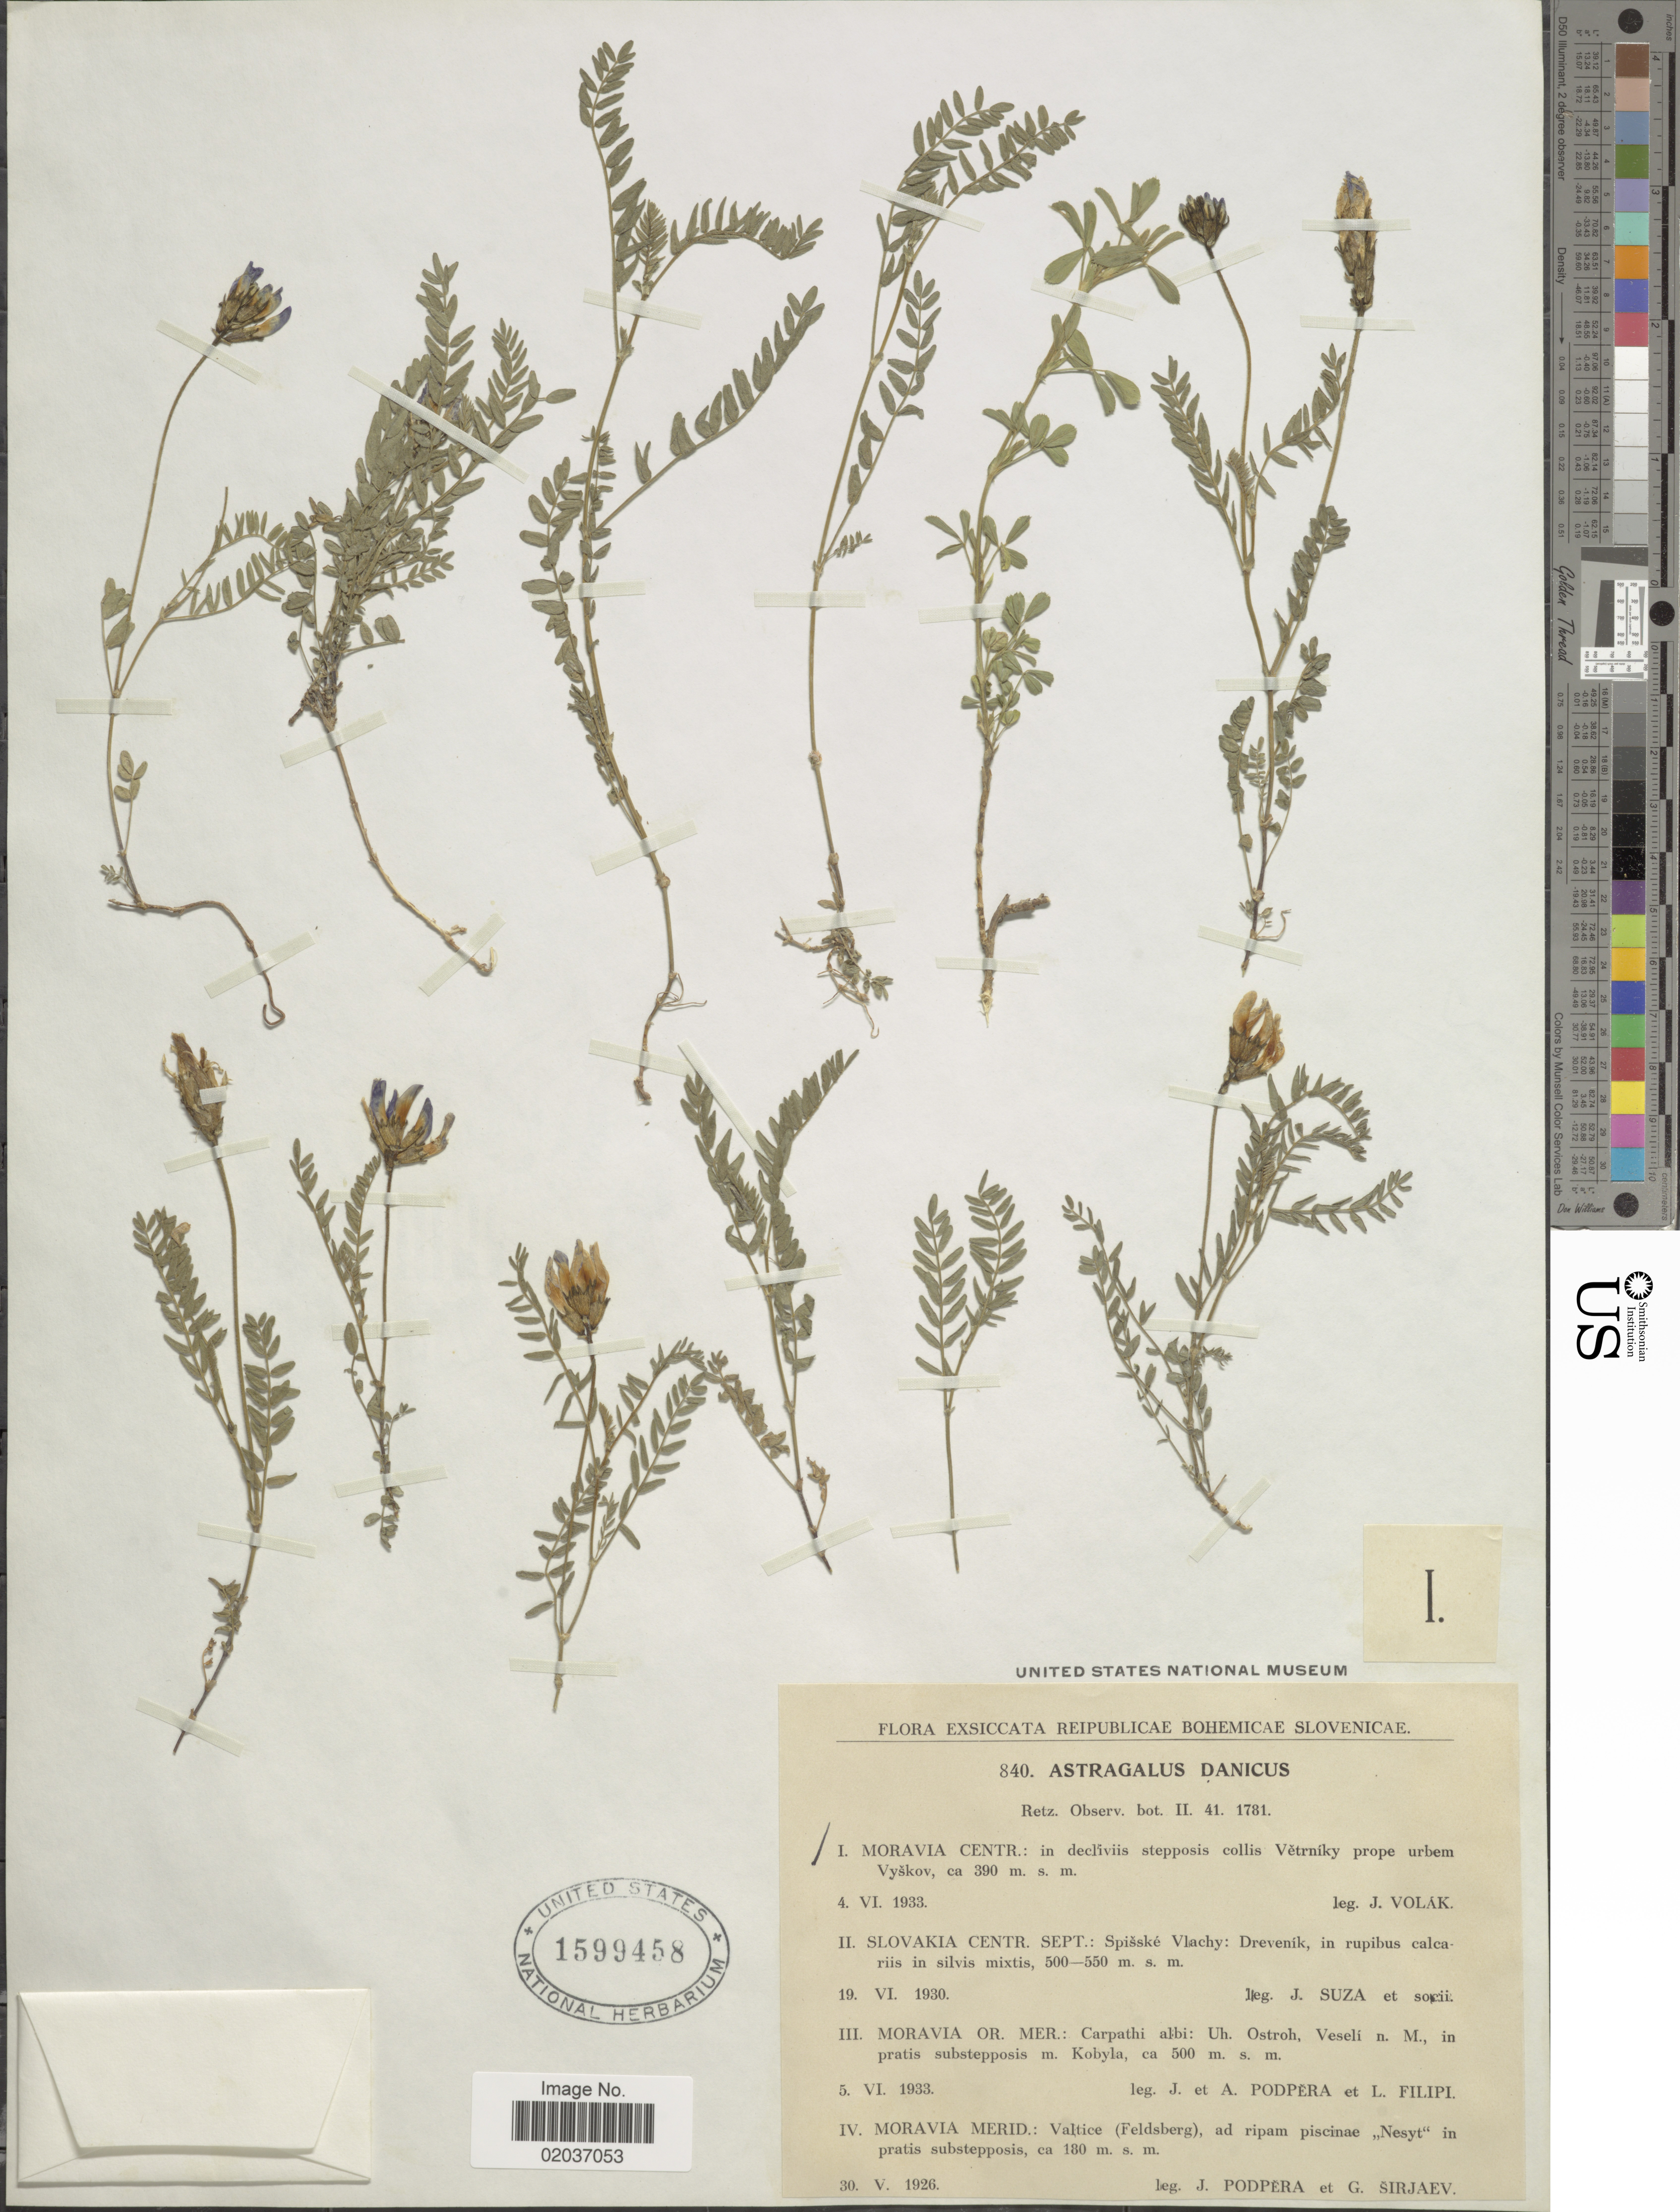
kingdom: Plantae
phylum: Tracheophyta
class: Magnoliopsida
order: Fabales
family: Fabaceae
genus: Astragalus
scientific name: Astragalus danicus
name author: Retz.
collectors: J. Volak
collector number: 840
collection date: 1933-06-04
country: Czechia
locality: Reipublicae Bohemicae Slovenicae. Moravia centr.: Vetrníky prope urbem Vyskov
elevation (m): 390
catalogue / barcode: US 1599458